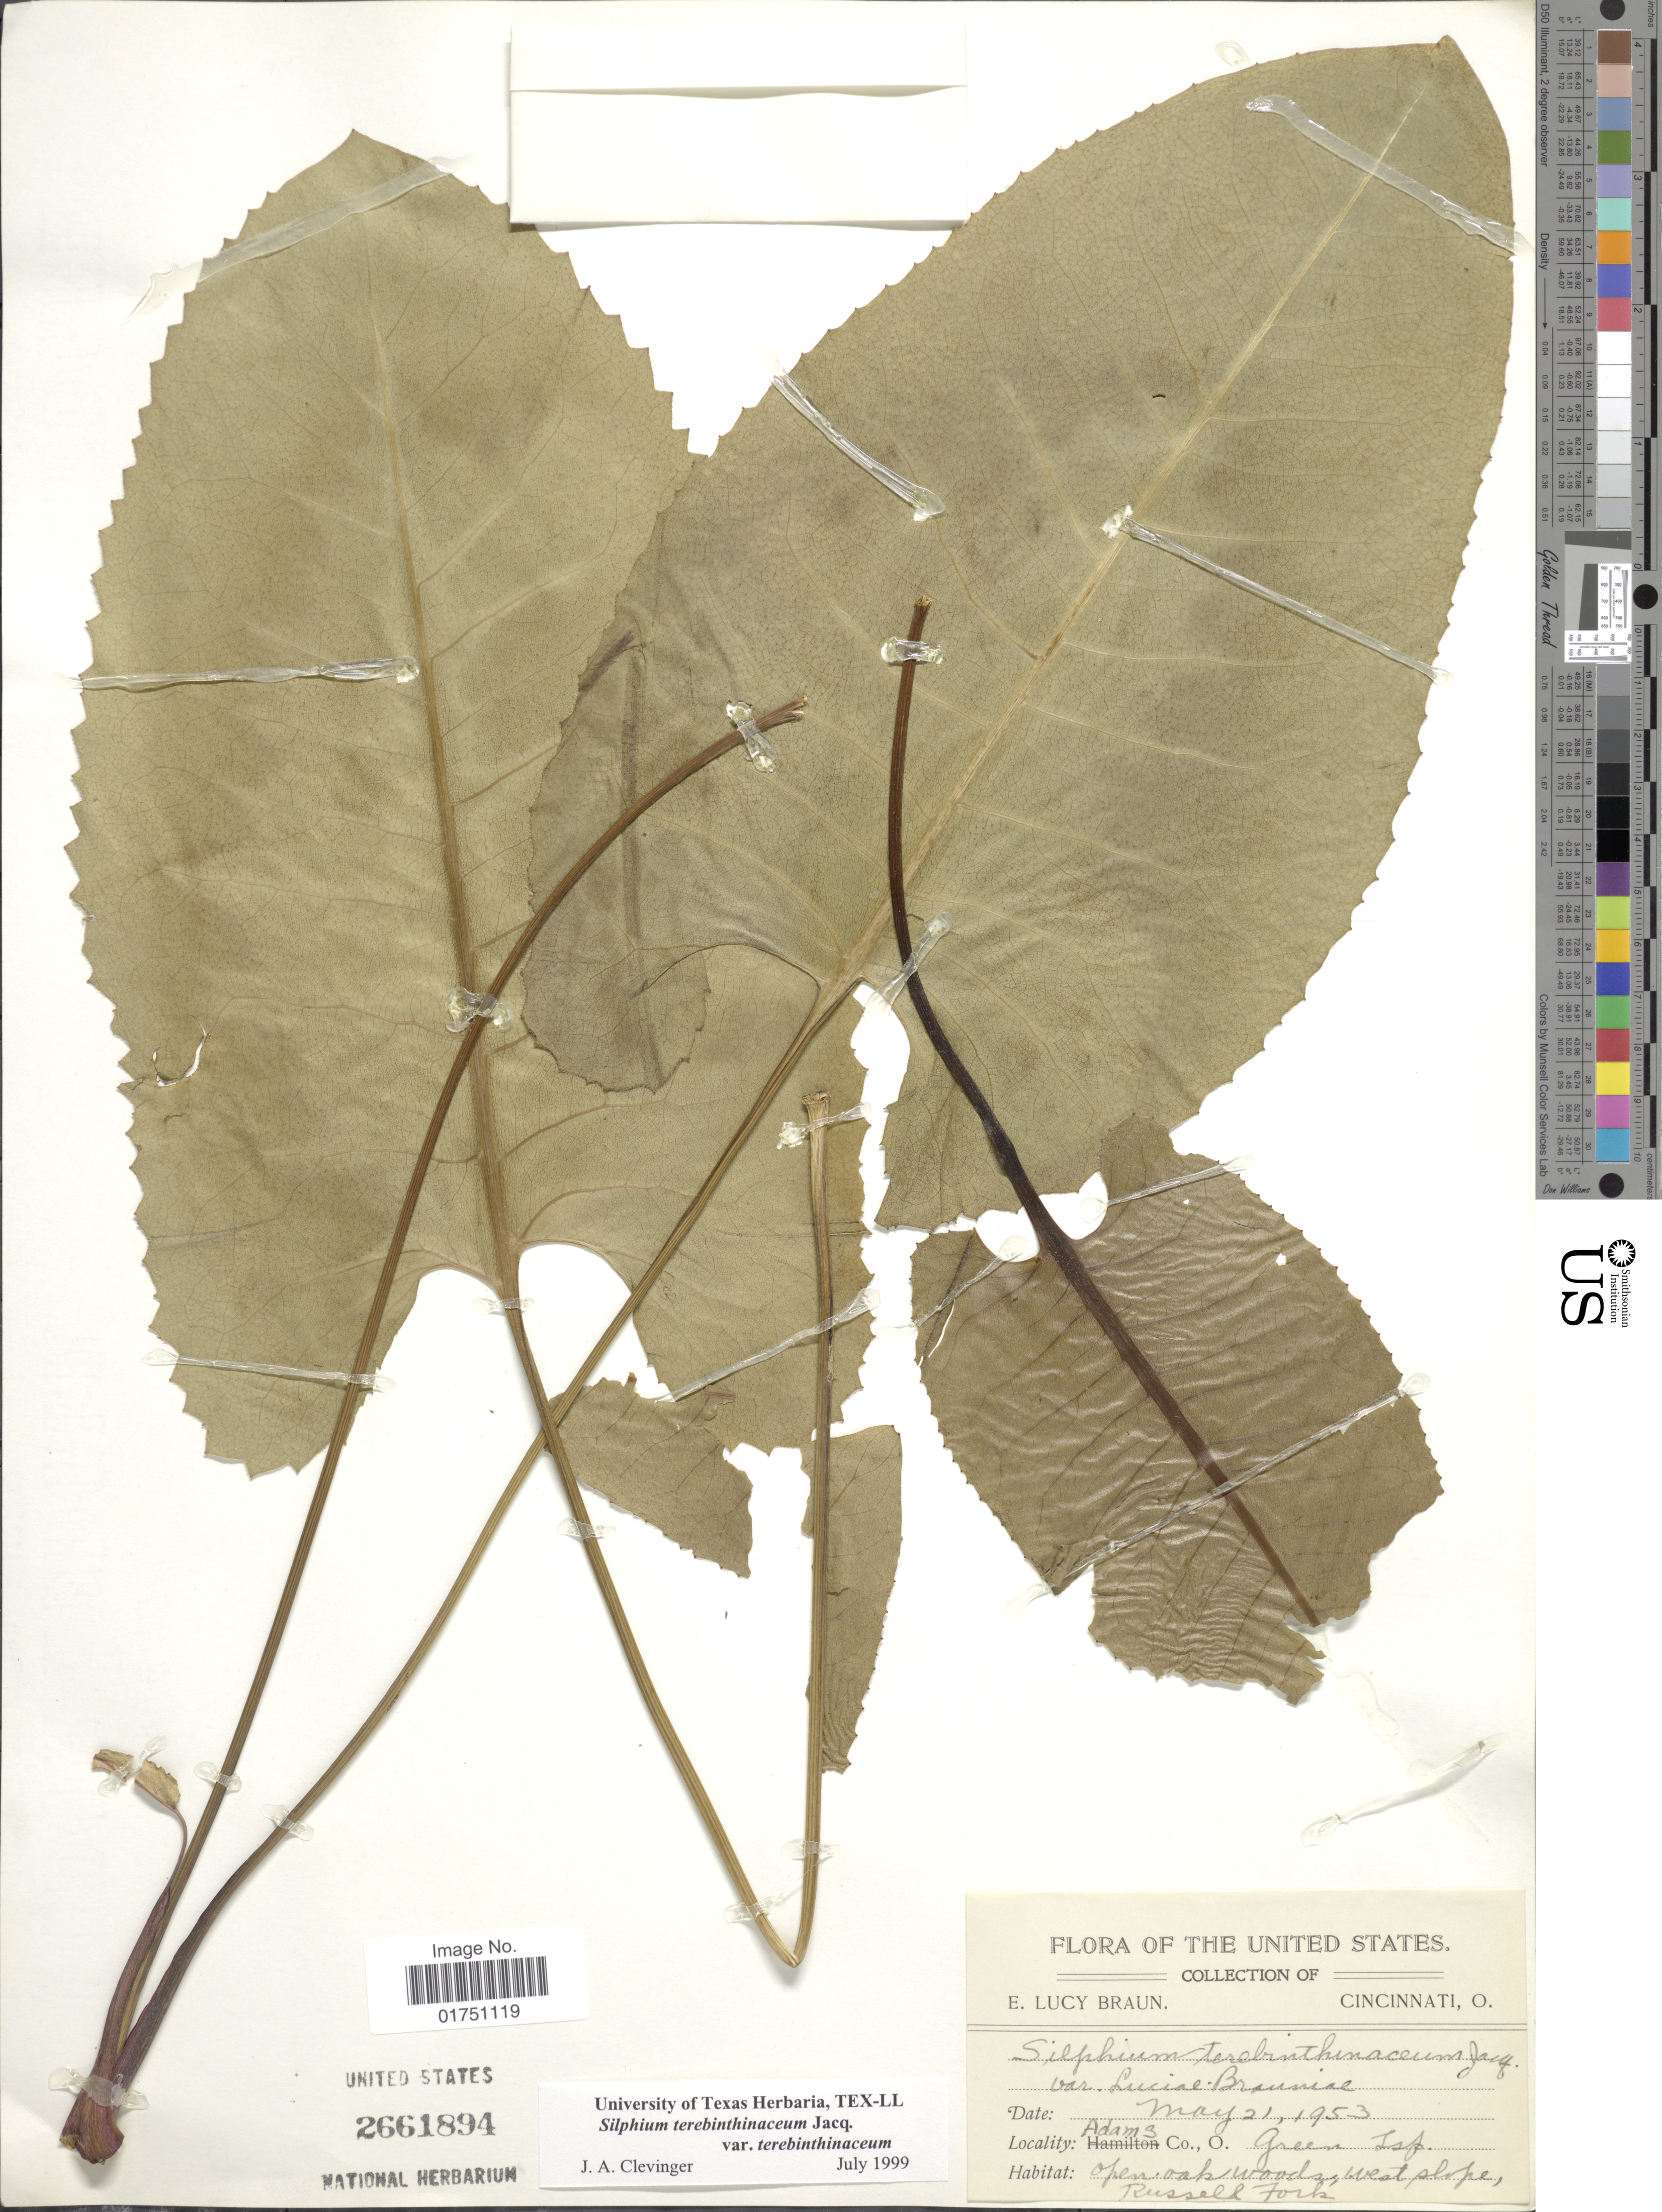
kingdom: Plantae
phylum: Tracheophyta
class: Magnoliopsida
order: Asterales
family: Asteraceae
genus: Silphium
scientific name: Silphium terebinthinaceum var. terebinthinaceum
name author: Jacq.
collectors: E. L. Braun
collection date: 1953-05-21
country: United States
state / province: Ohio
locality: Adams Co., O. Green Tsp. Open oak woods, west slope, Russell Fork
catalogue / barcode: US 2661894